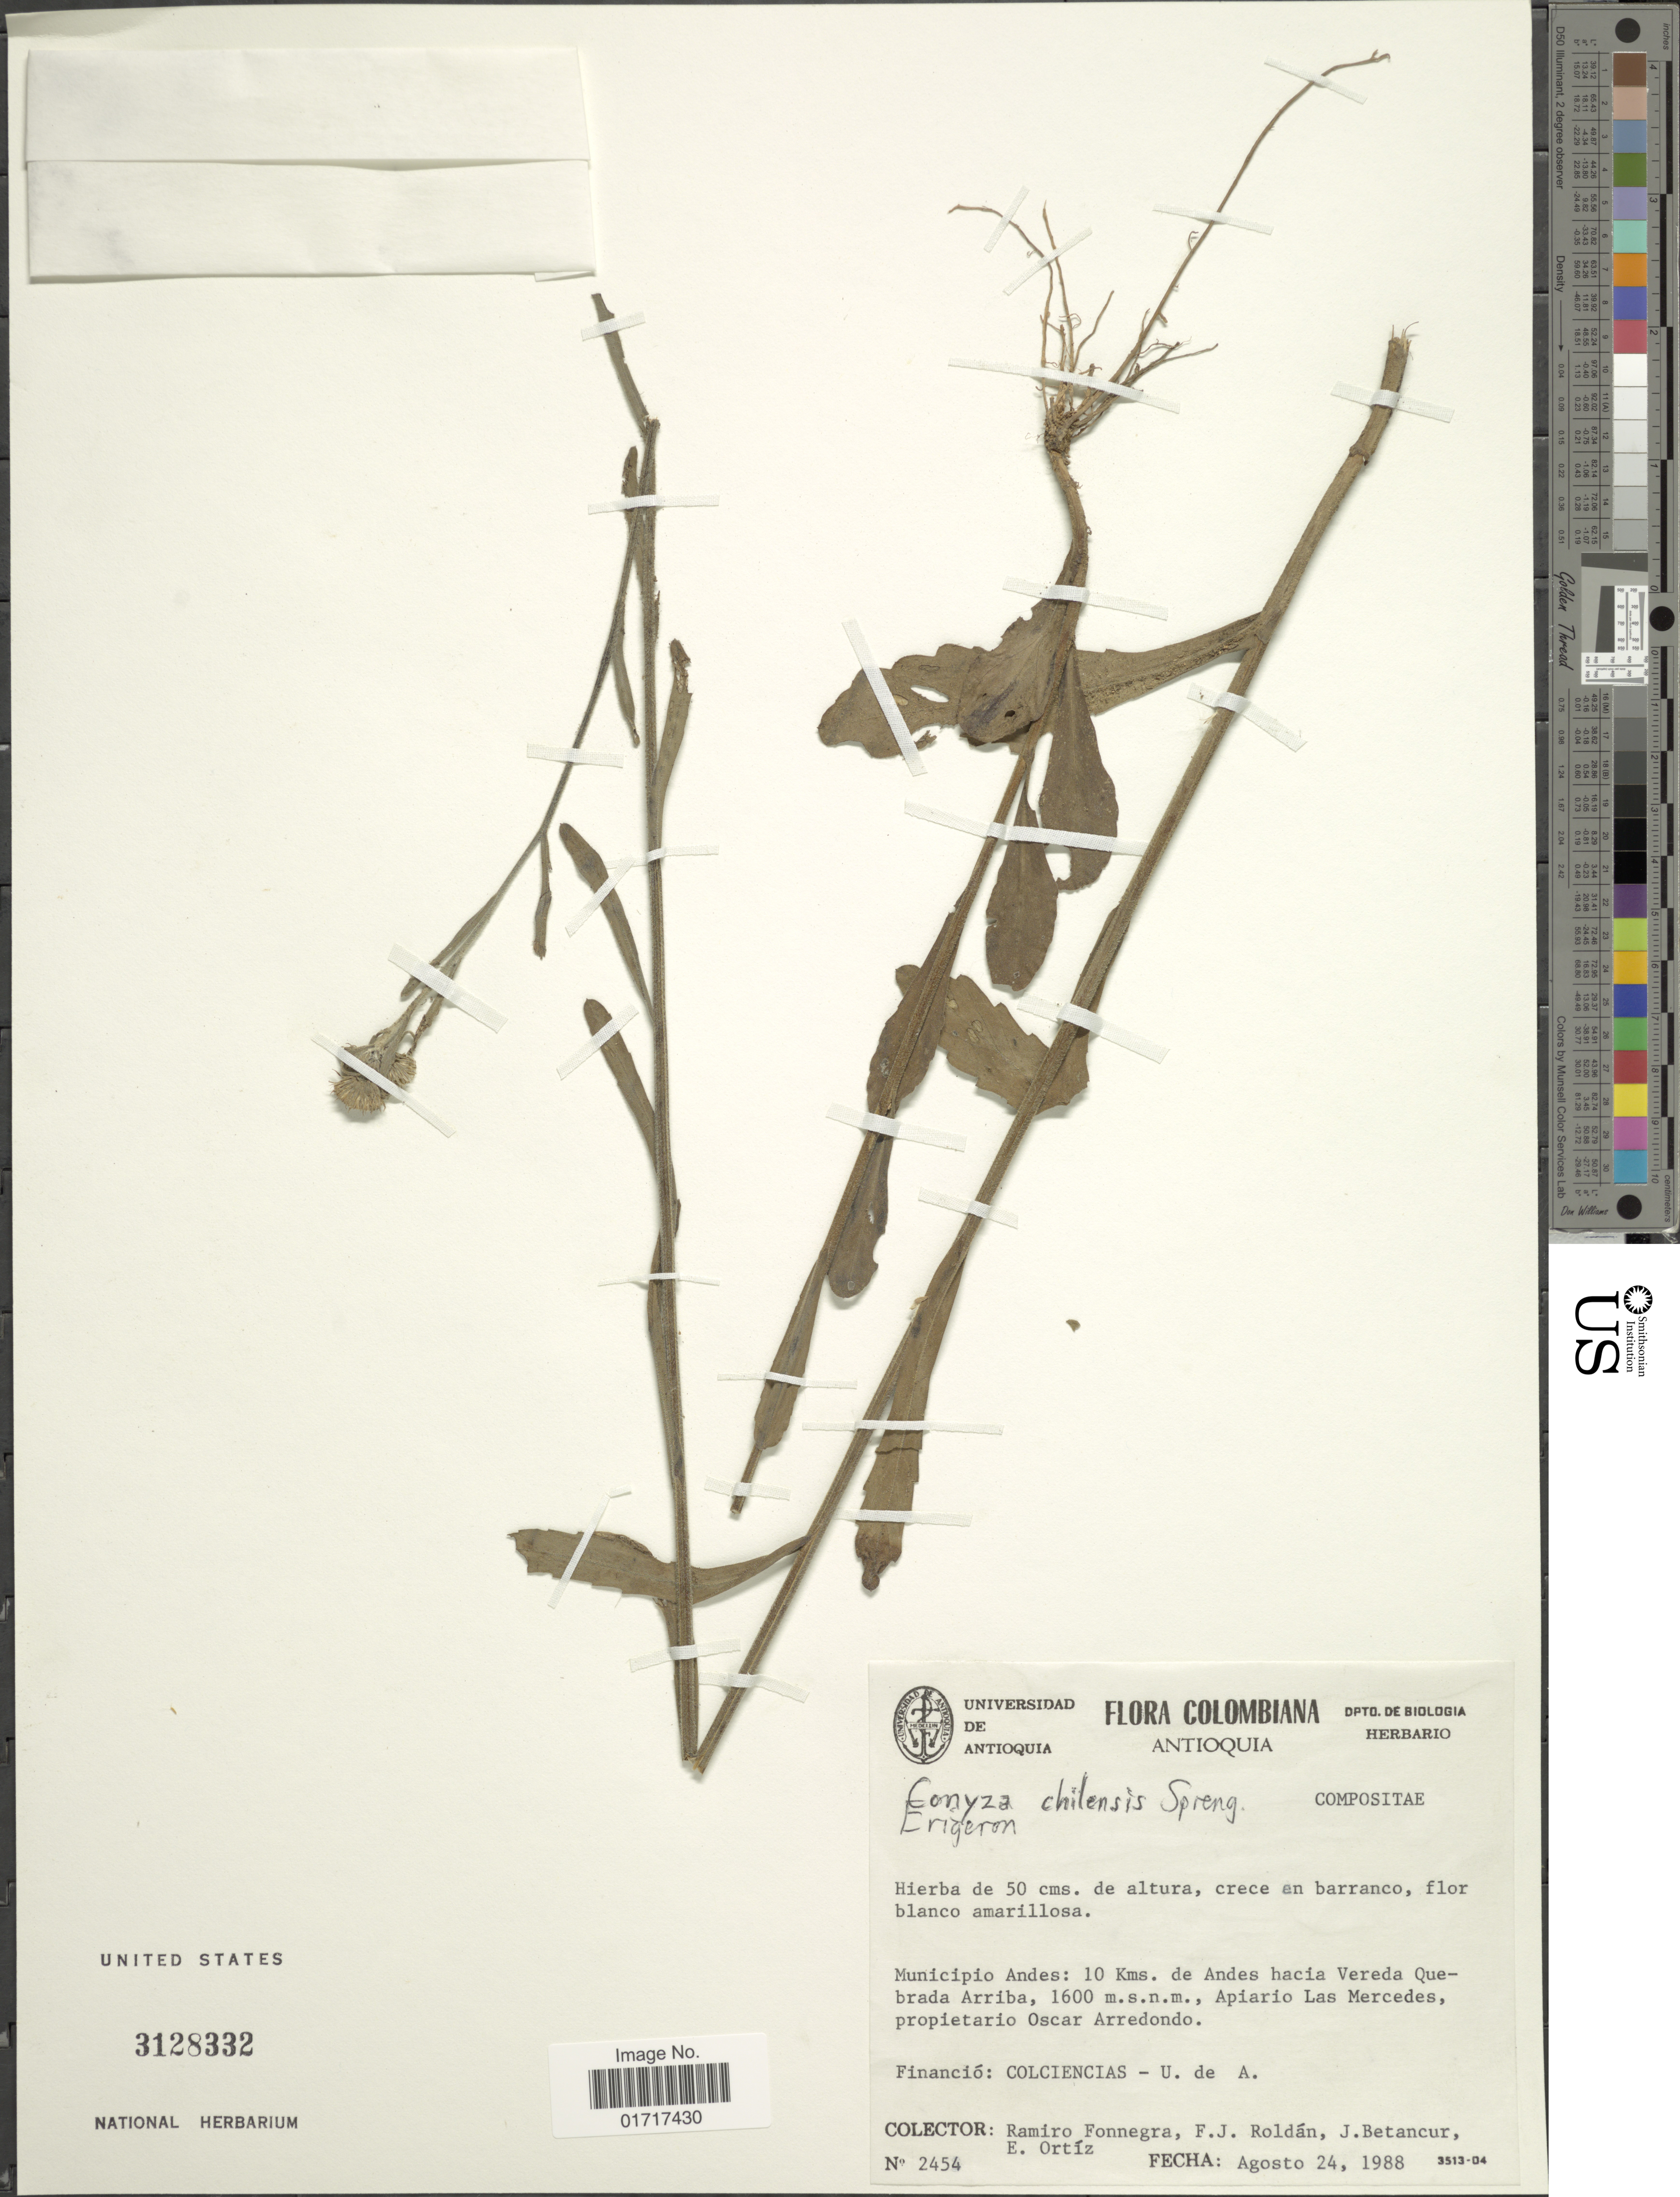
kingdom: Plantae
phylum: Tracheophyta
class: Magnoliopsida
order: Asterales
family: Asteraceae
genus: Conyza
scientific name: Conyza primulaefolia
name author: (Lam.) Cuatrec. & Lourteig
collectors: R. Fonnegra, F. J. Roldán, J. Betancur & E. Ortíz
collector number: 2454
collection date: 1988-08-24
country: Colombia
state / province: Antioquia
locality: Municipio Andes: 10 kms de Andes hacia Vereda Quebrada Arriba, Apiario Las Mercedes propietario Oscar Arredondo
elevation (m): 1600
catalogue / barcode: US 3128332